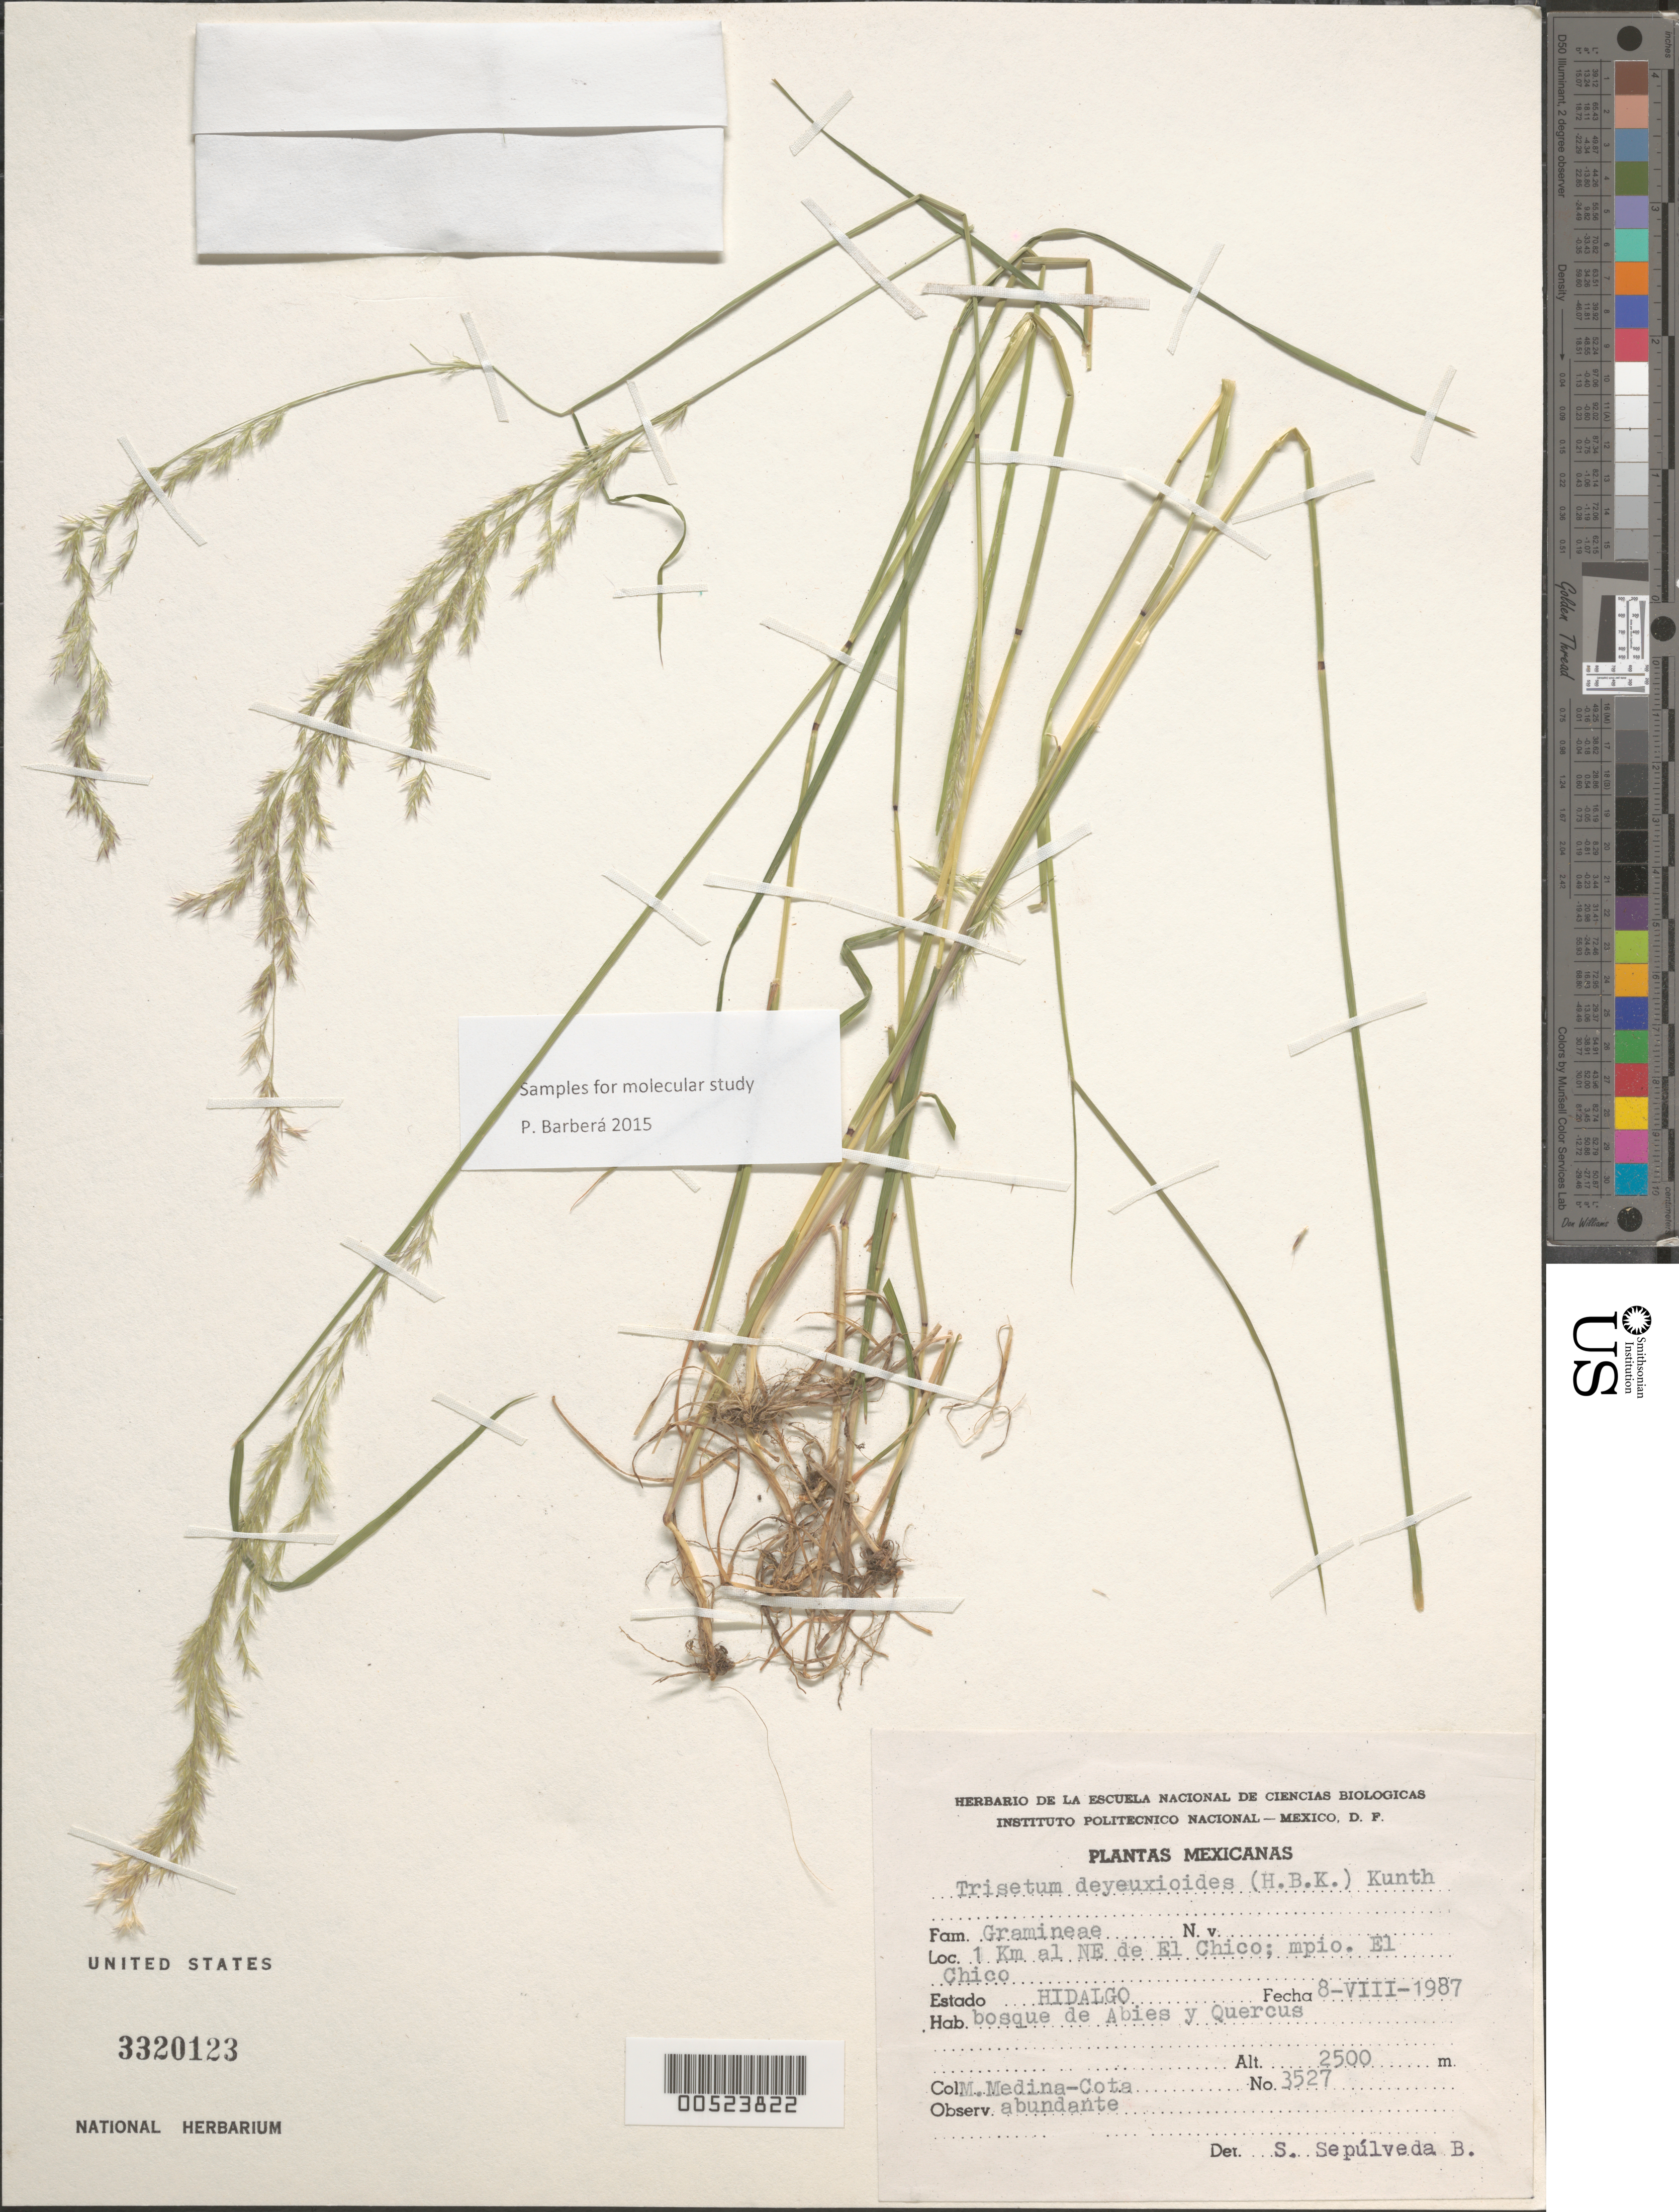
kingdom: Plantae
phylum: Tracheophyta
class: Liliopsida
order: Poales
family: Poaceae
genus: Trisetum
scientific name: Trisetum deyeuxioides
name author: (Kunth) Kunth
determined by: Sepulveda-B., S.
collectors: M. Medina-Cota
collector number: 3527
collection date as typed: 8 Aug 1987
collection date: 1987-08-08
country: Mexico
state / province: Hidalgo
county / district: El Chico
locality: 1 km al NE de El Chico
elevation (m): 2500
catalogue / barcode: US 3320123